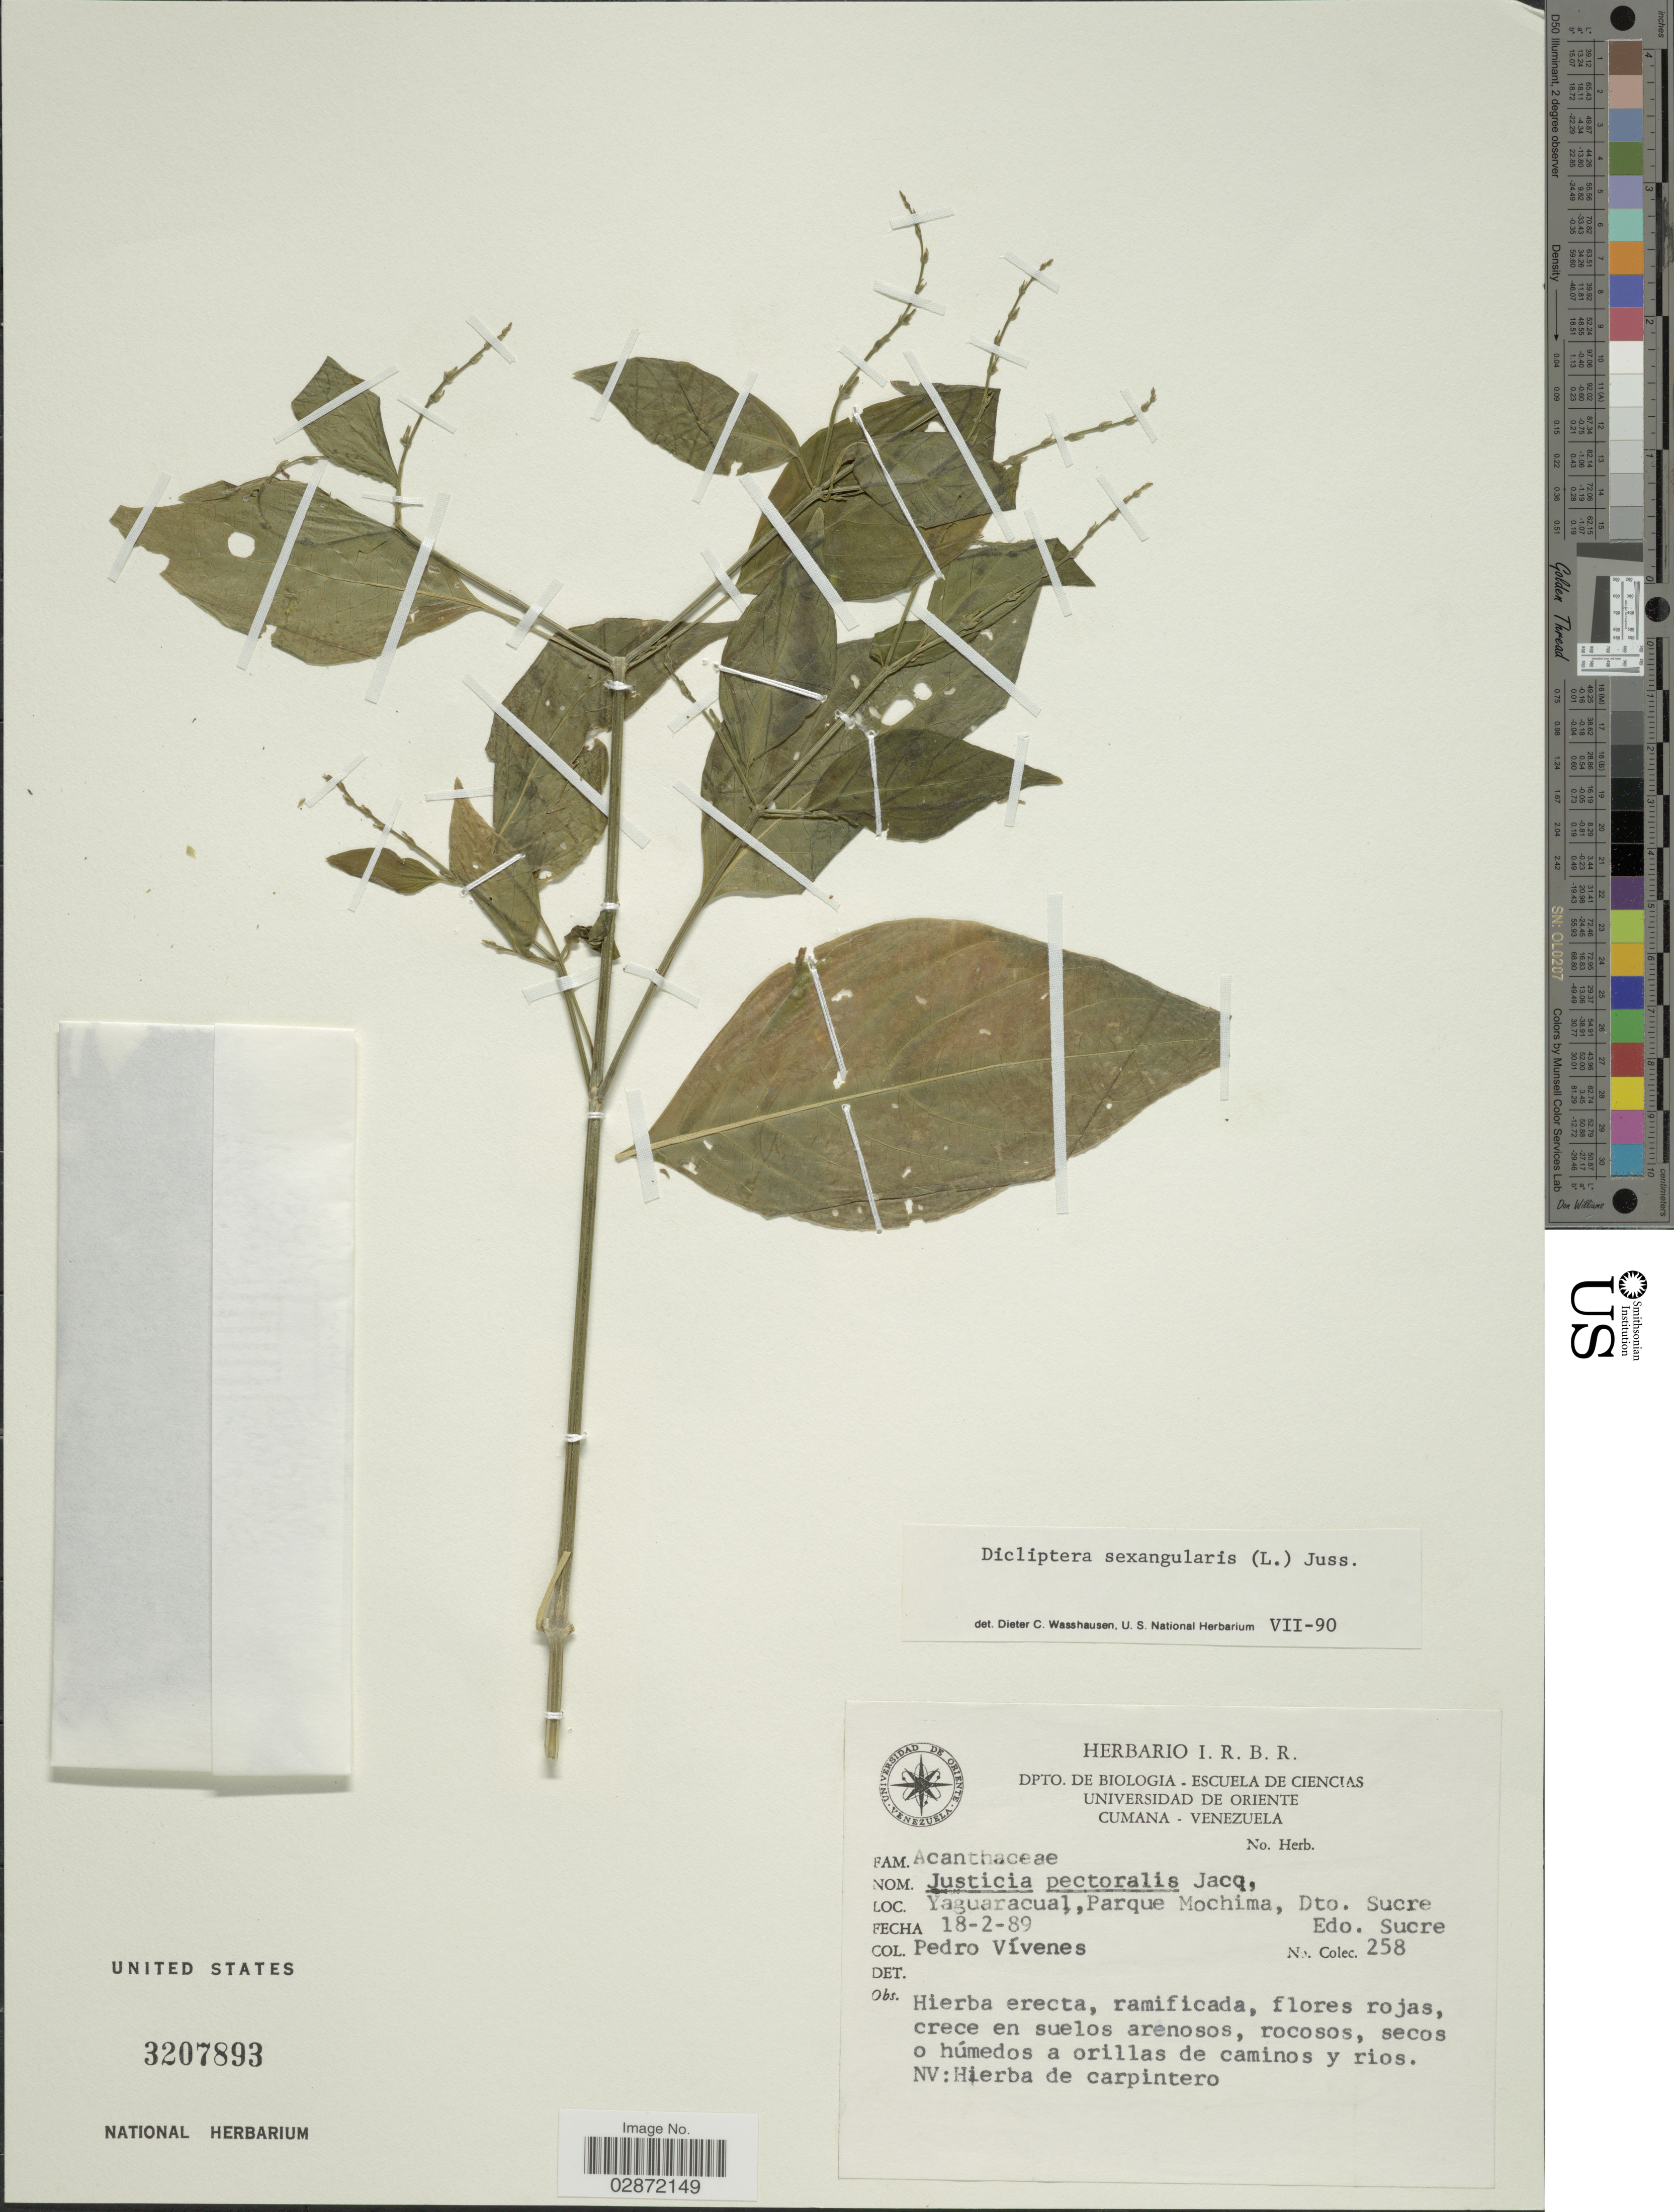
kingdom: Plantae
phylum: Tracheophyta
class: Magnoliopsida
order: Lamiales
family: Acanthaceae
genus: Dicliptera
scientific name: Dicliptera sexangularis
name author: (L.) Juss.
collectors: P. Vivenes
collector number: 258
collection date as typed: Transcribed d/m/y: 18/2/89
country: Venezuela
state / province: Sucre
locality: Yaguaracual, Parque Mochima, Dto. Sucre. Edo. Sucre.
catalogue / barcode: US 3207893